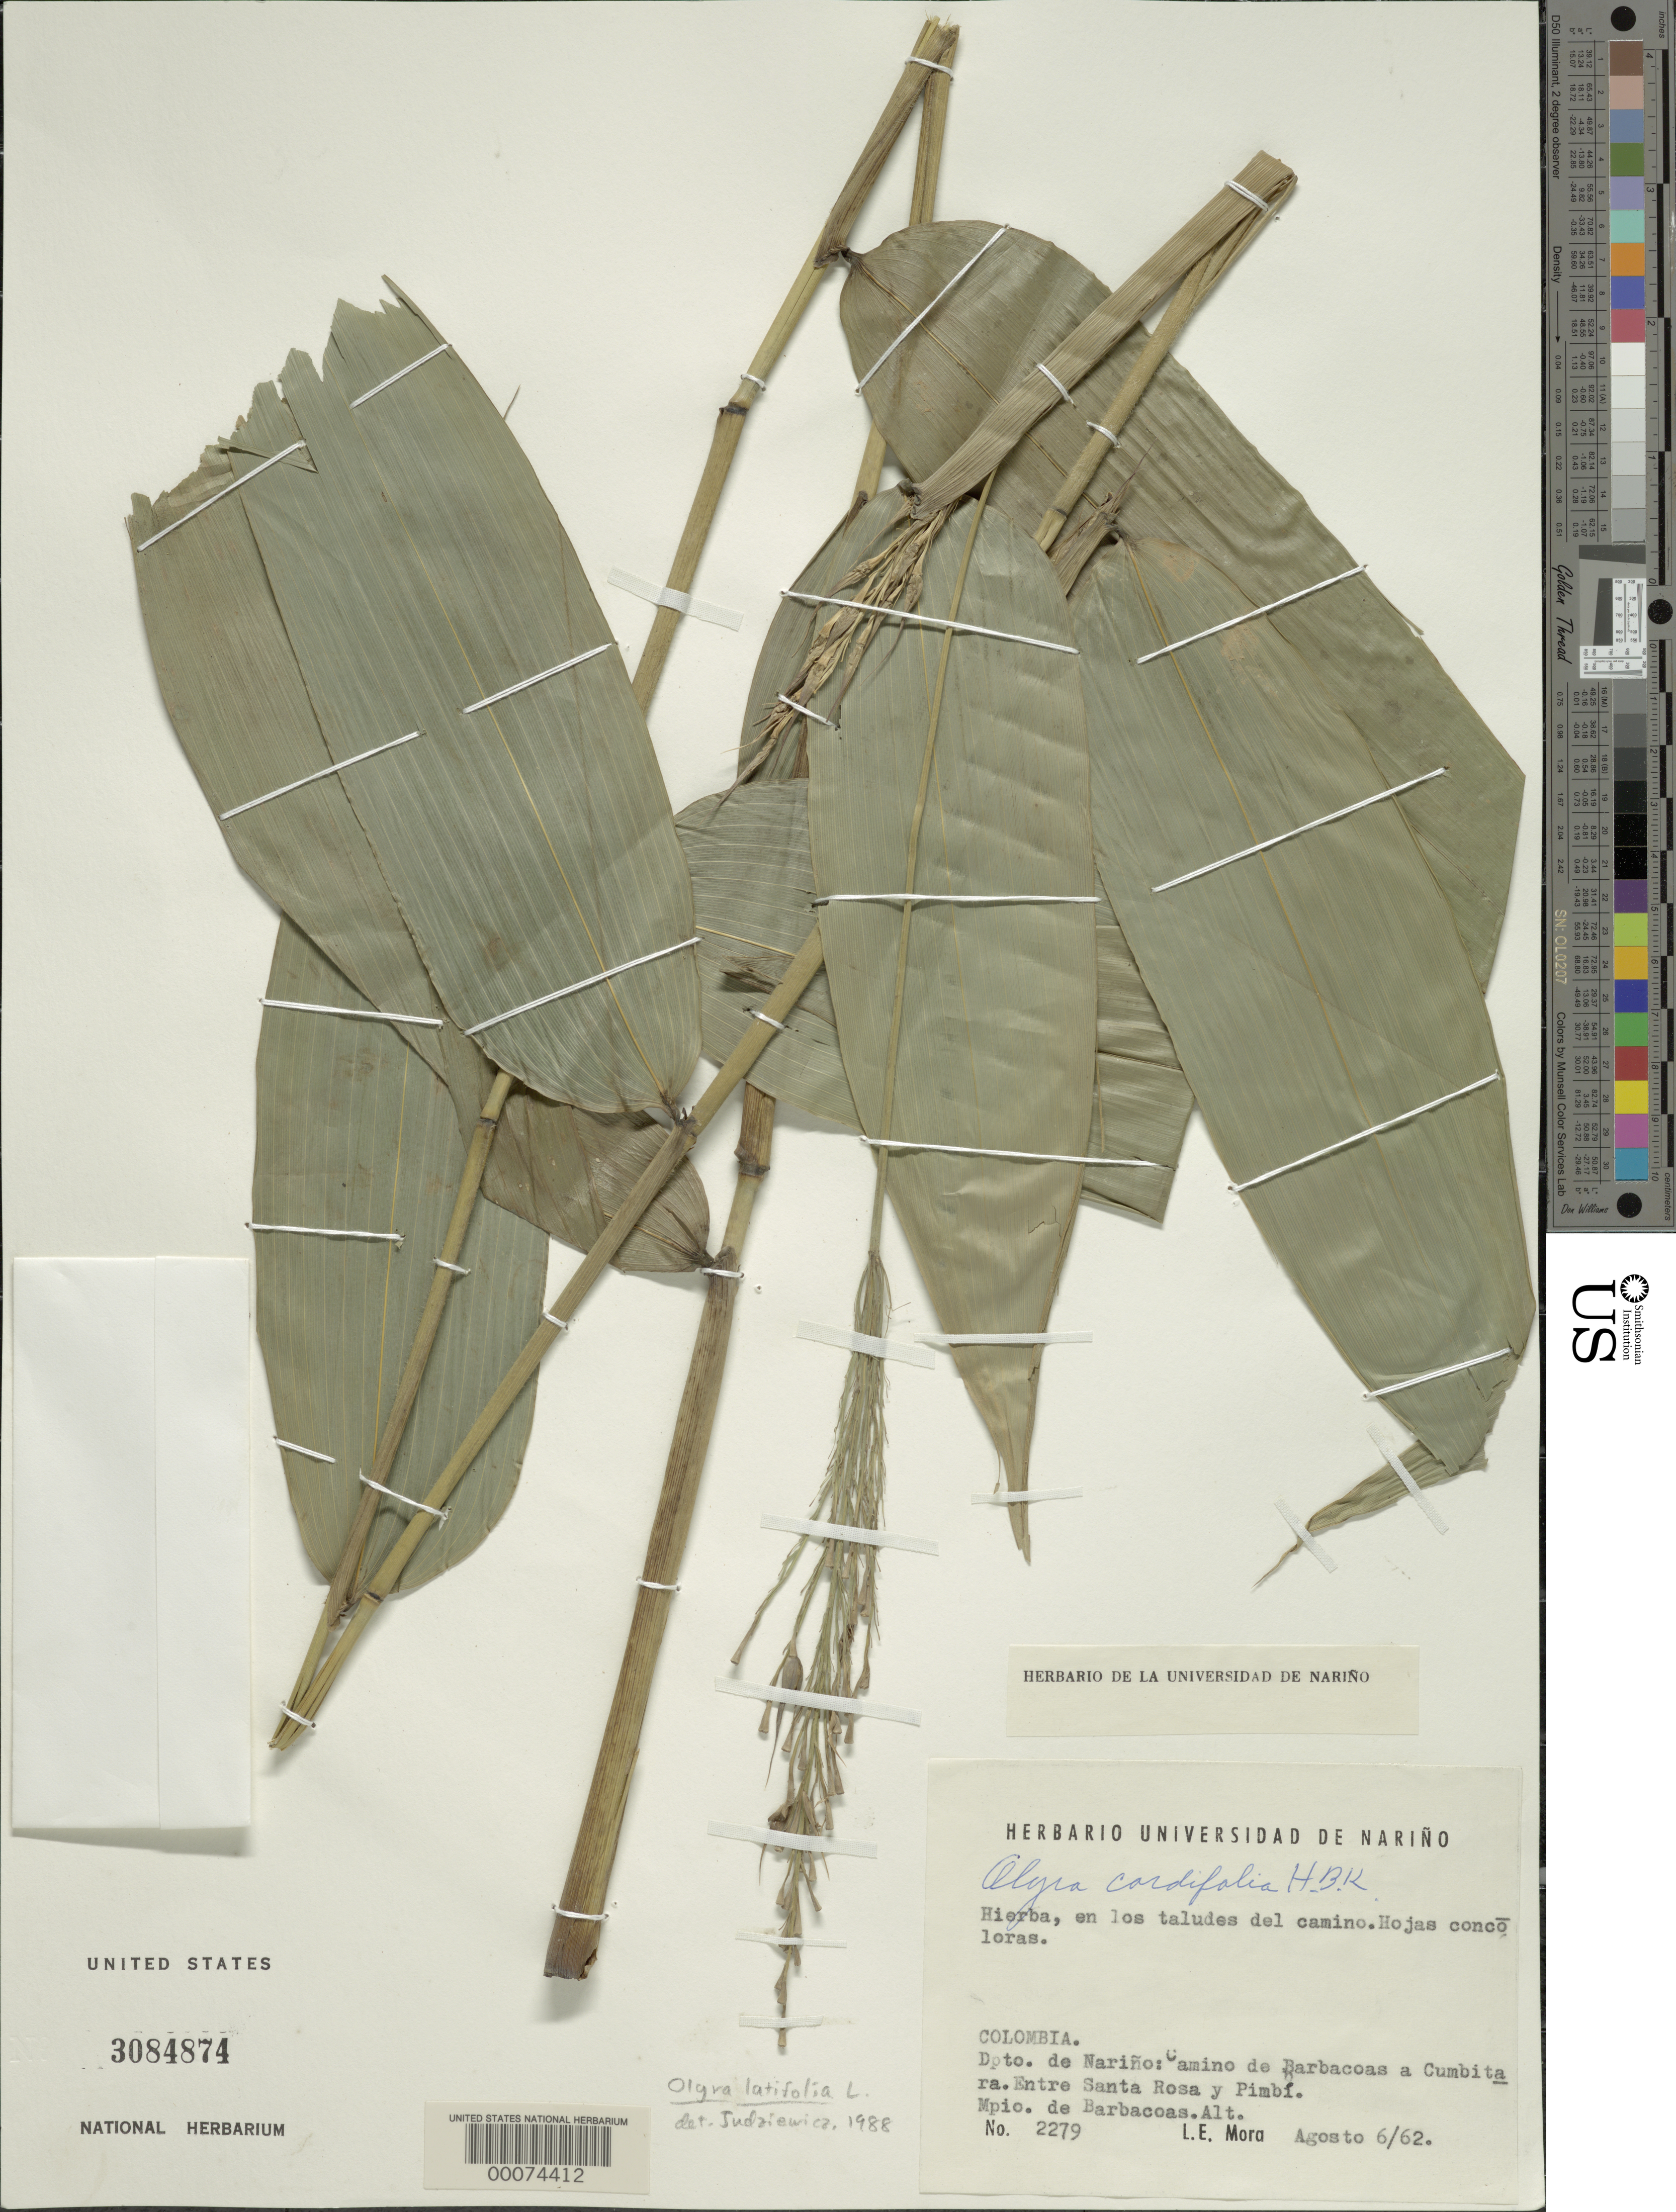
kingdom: Plantae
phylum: Tracheophyta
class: Liliopsida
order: Poales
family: Poaceae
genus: Olyra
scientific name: Olyra latifolia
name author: L.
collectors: L. E. Mora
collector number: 2279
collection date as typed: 06 Aug 1962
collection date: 1962-08-06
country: Colombia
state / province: Nariño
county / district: Barbacoas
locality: Barbacoas road to Cumbitara, between Santa Rosa and Pimbi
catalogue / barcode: US 3084874